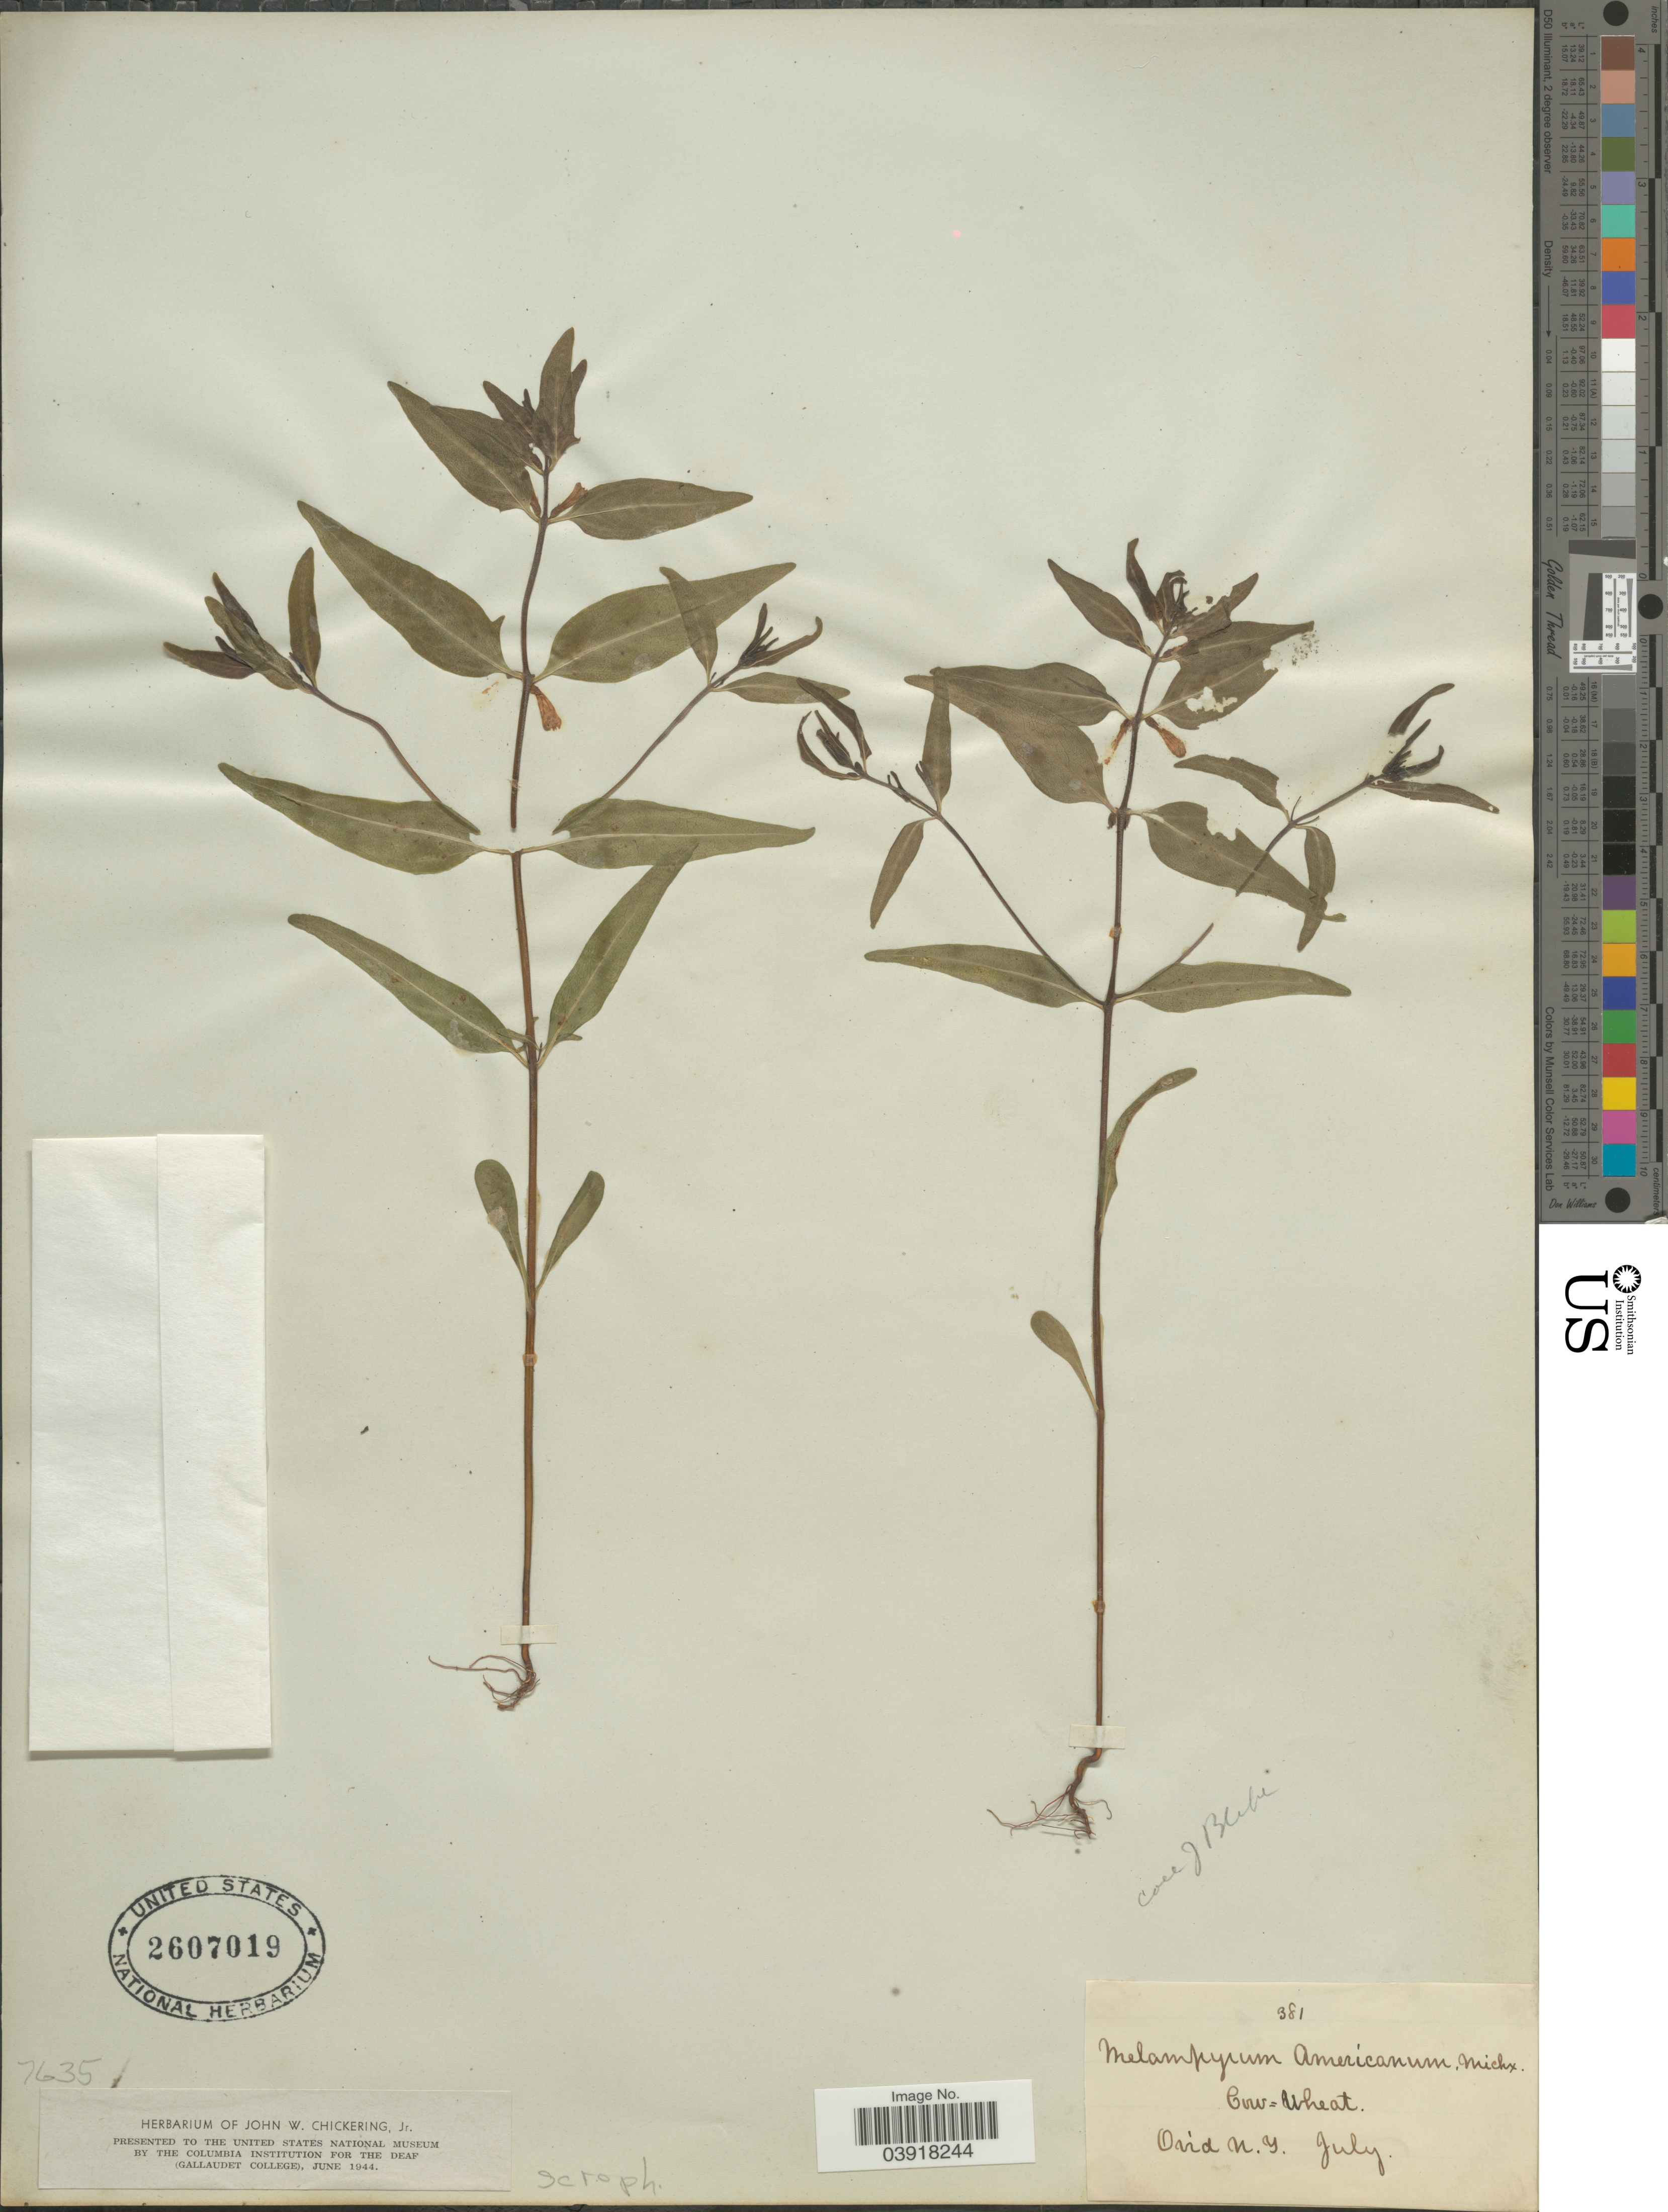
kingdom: Plantae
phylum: Tracheophyta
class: Magnoliopsida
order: Lamiales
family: Orobanchaceae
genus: Melampyrum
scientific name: Melampyrum lineare var. latifolium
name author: (Muhl.) P. Beauv.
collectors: J. Blake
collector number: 381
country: United States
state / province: New York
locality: Ovid.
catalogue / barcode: US 2607019